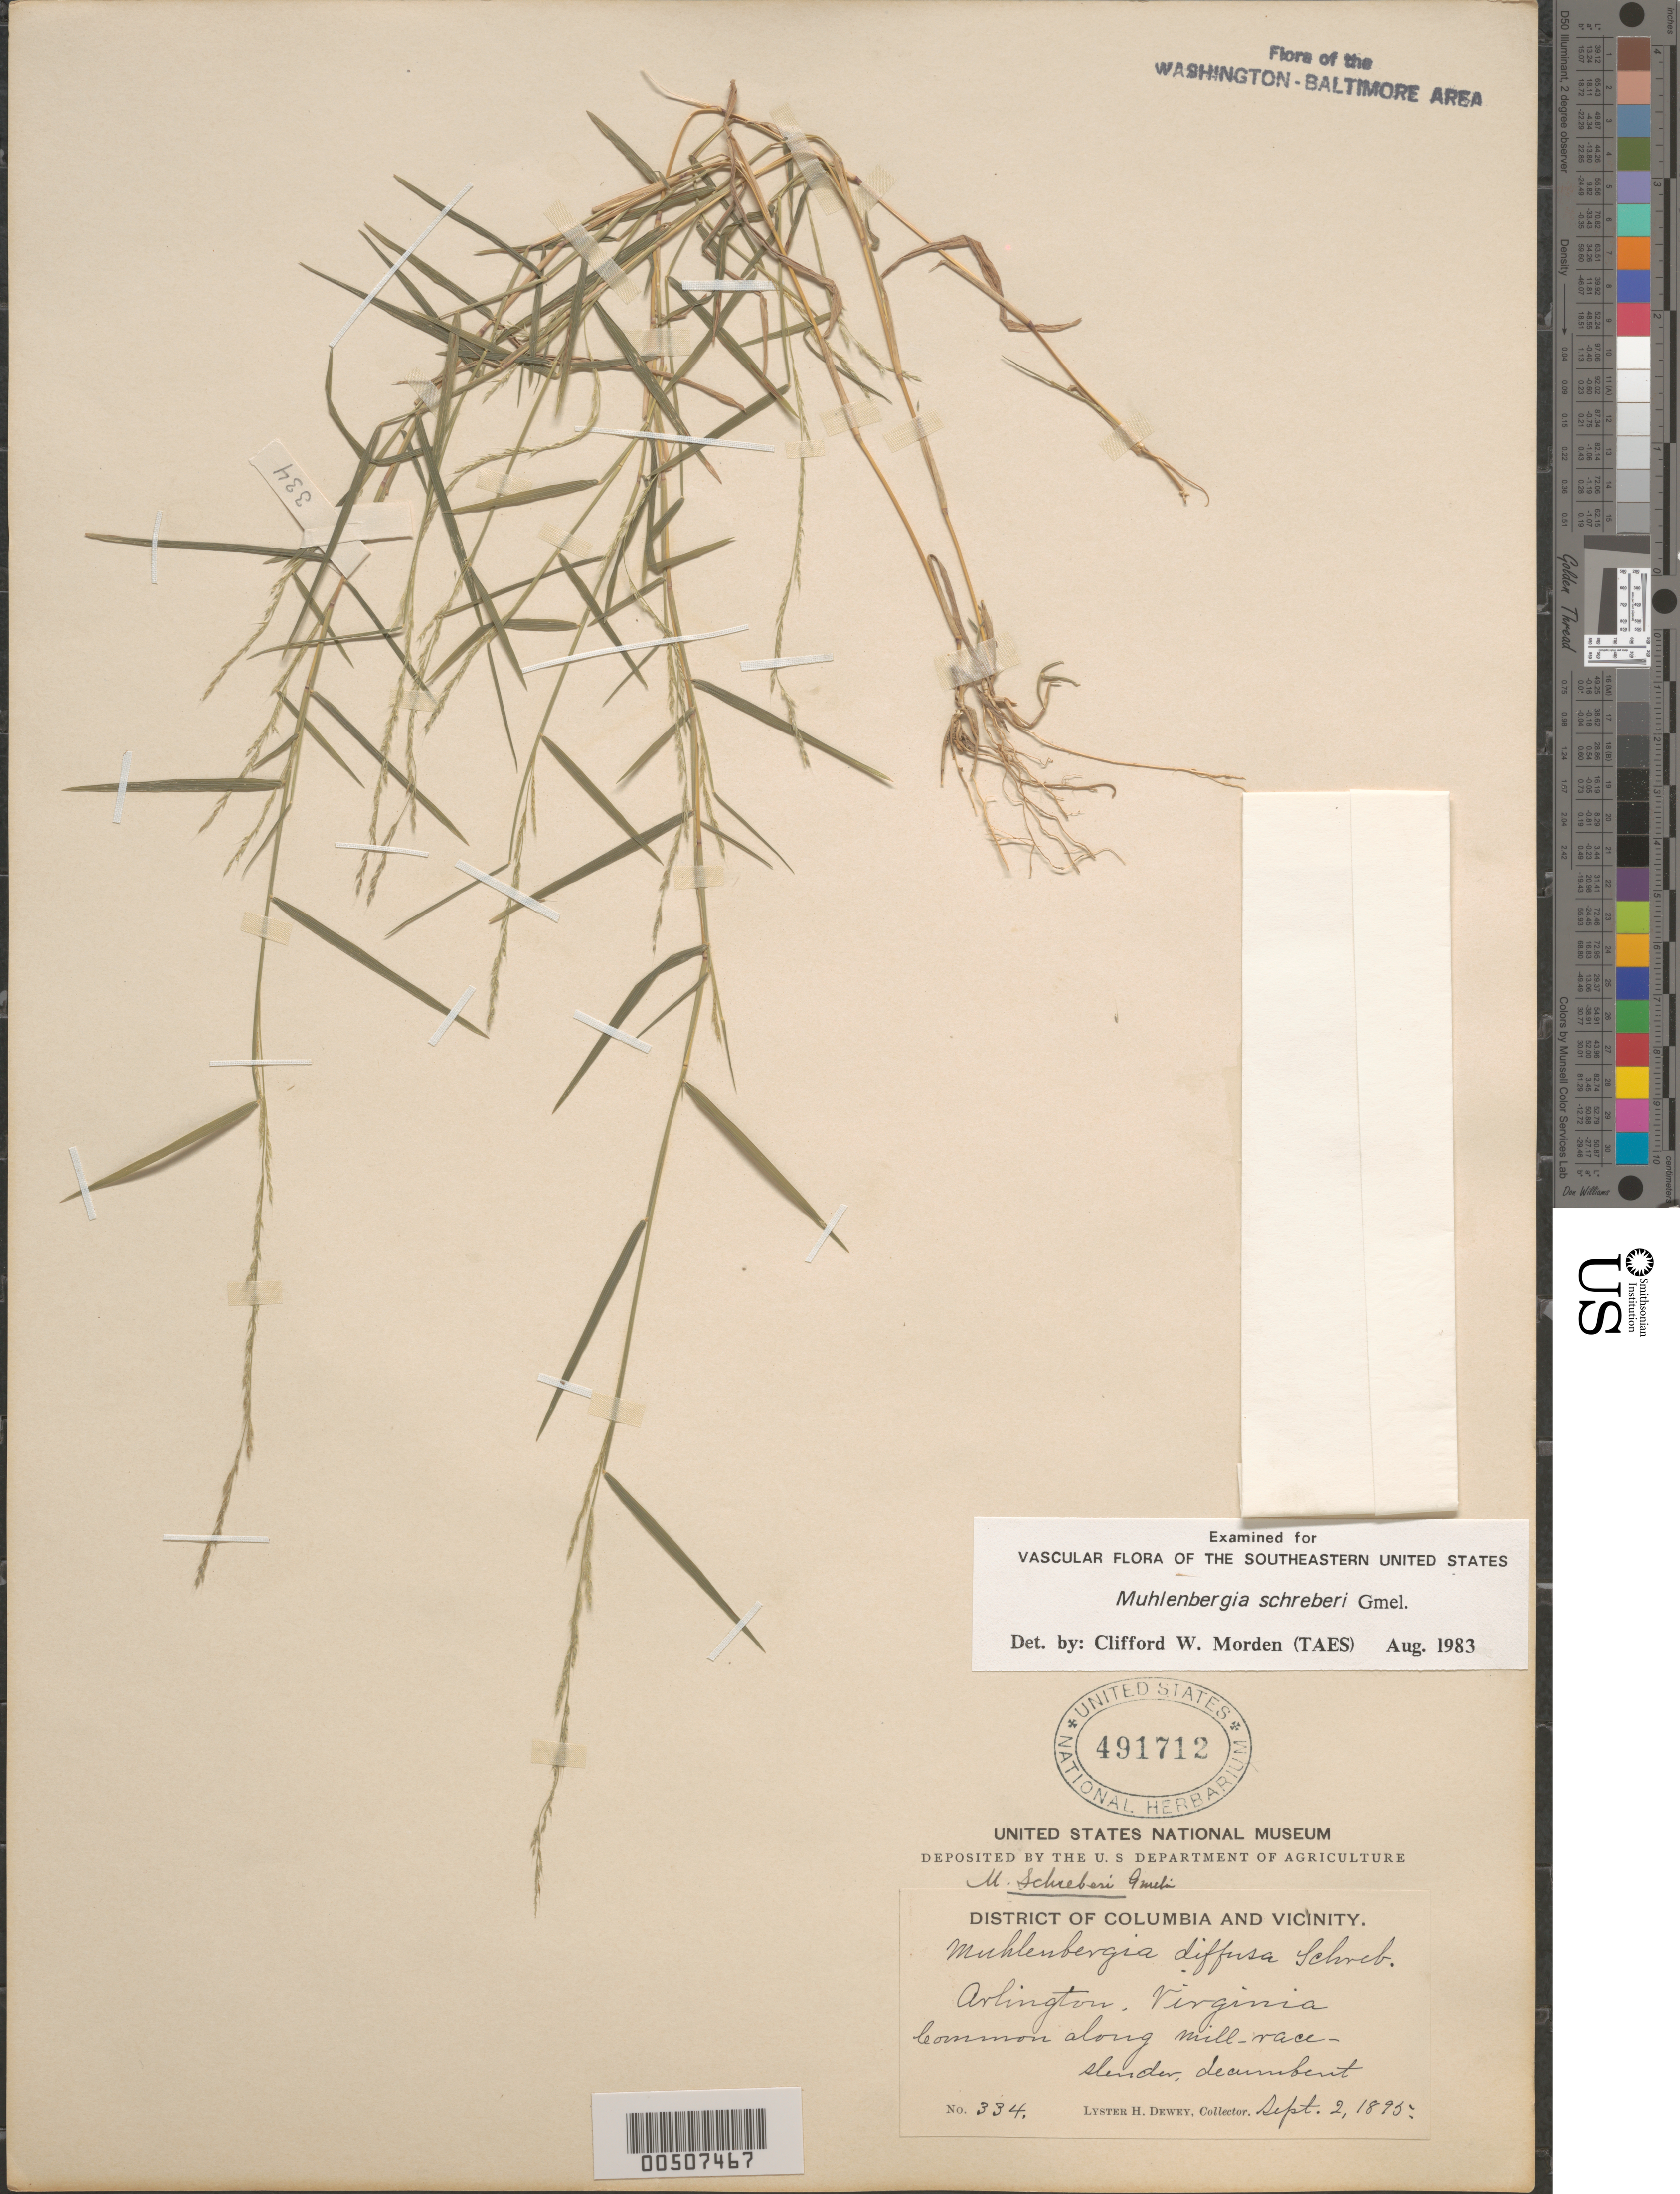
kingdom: Plantae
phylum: Tracheophyta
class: Liliopsida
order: Poales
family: Poaceae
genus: Muhlenbergia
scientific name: Muhlenbergia schreberi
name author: J.F. Gmel.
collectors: L. H. Dewey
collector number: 334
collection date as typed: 02 Sep 1895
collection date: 1895-09-02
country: United States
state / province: Virginia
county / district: Arlington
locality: Arlington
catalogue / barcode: US 491712